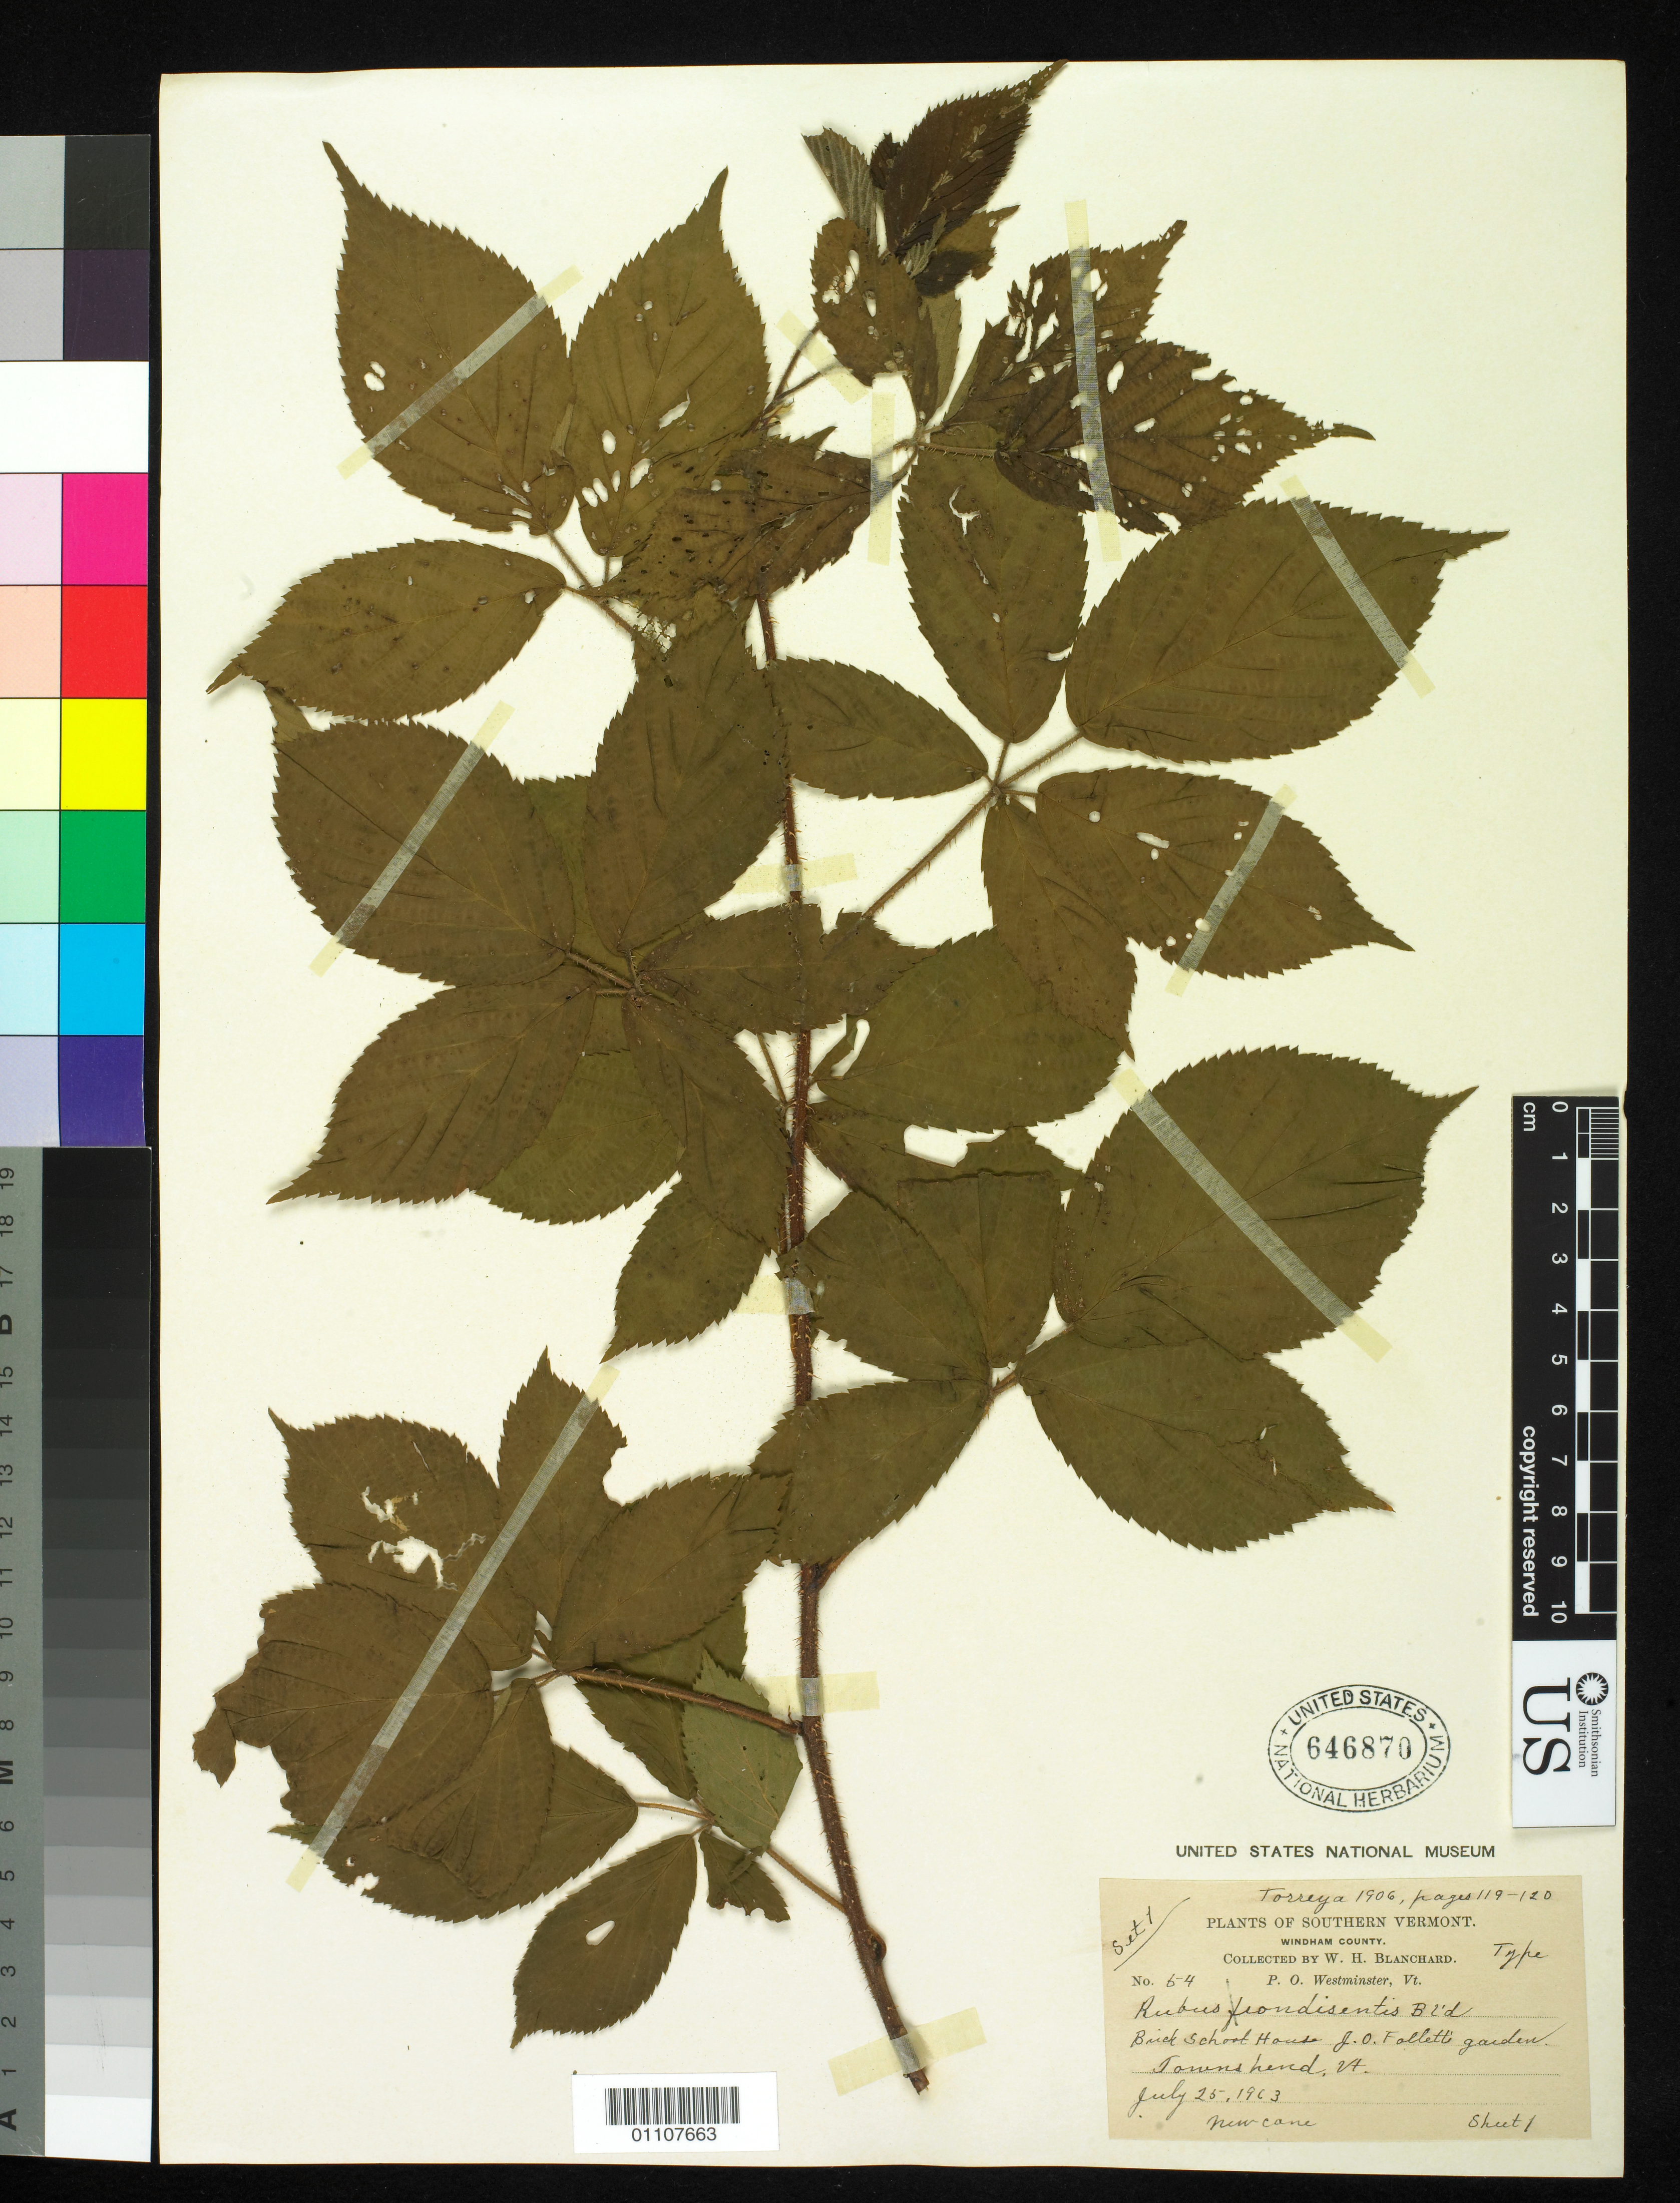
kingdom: Plantae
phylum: Tracheophyta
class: Magnoliopsida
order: Rosales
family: Rosaceae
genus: Rubus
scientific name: Rubus frondisentis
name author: Blanch.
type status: Type Collection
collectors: W. H. Blanchard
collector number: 54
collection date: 1963-07-25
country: United States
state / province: Vermont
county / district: Windham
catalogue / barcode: US 646870